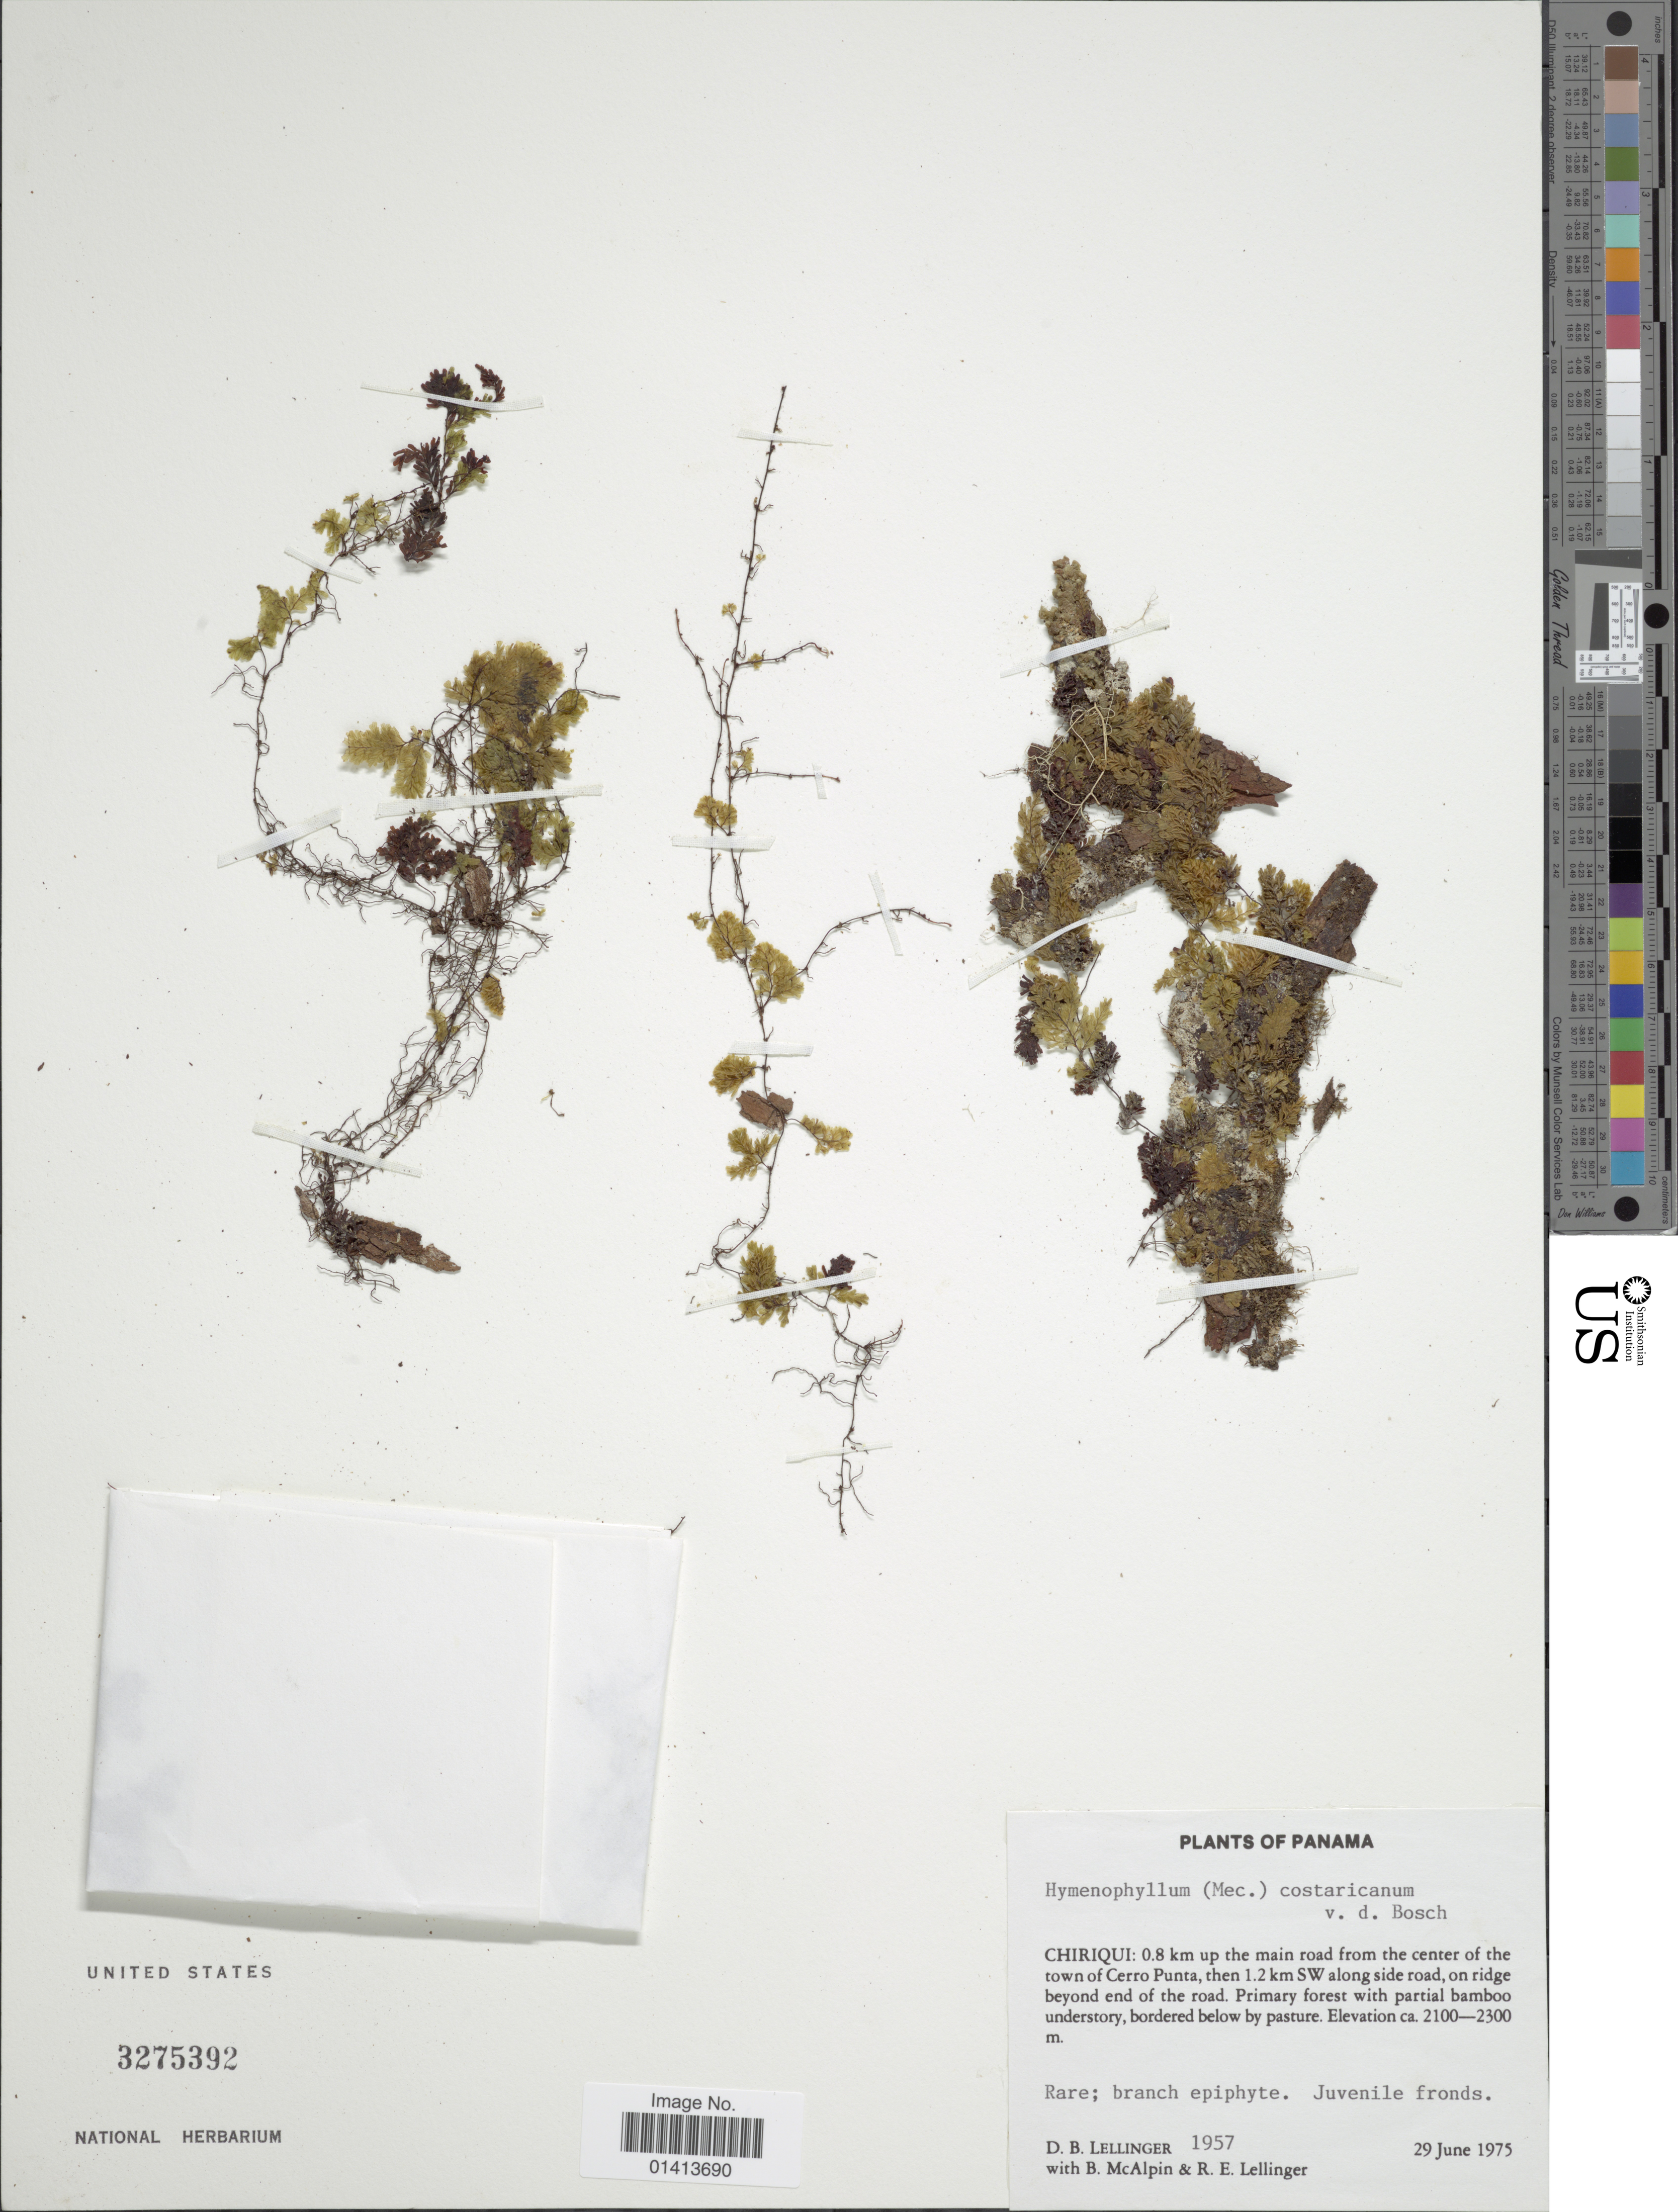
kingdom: Plantae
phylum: Tracheophyta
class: Polypodiopsida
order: Hymenophyllales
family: Hymenophyllaceae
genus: Hymenophyllum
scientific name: Hymenophyllum costaricanum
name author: Bosch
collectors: D. B. Lellinger, B. Mcalpin & D. B. Lellinger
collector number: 1957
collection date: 1975-06-29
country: Panama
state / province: Chiriqui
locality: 0.8 km up the main road from the center of the town of Cerro Punta, then 1.2 km SW along, on ridge beyond end of the road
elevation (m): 2100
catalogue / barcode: US 3275392